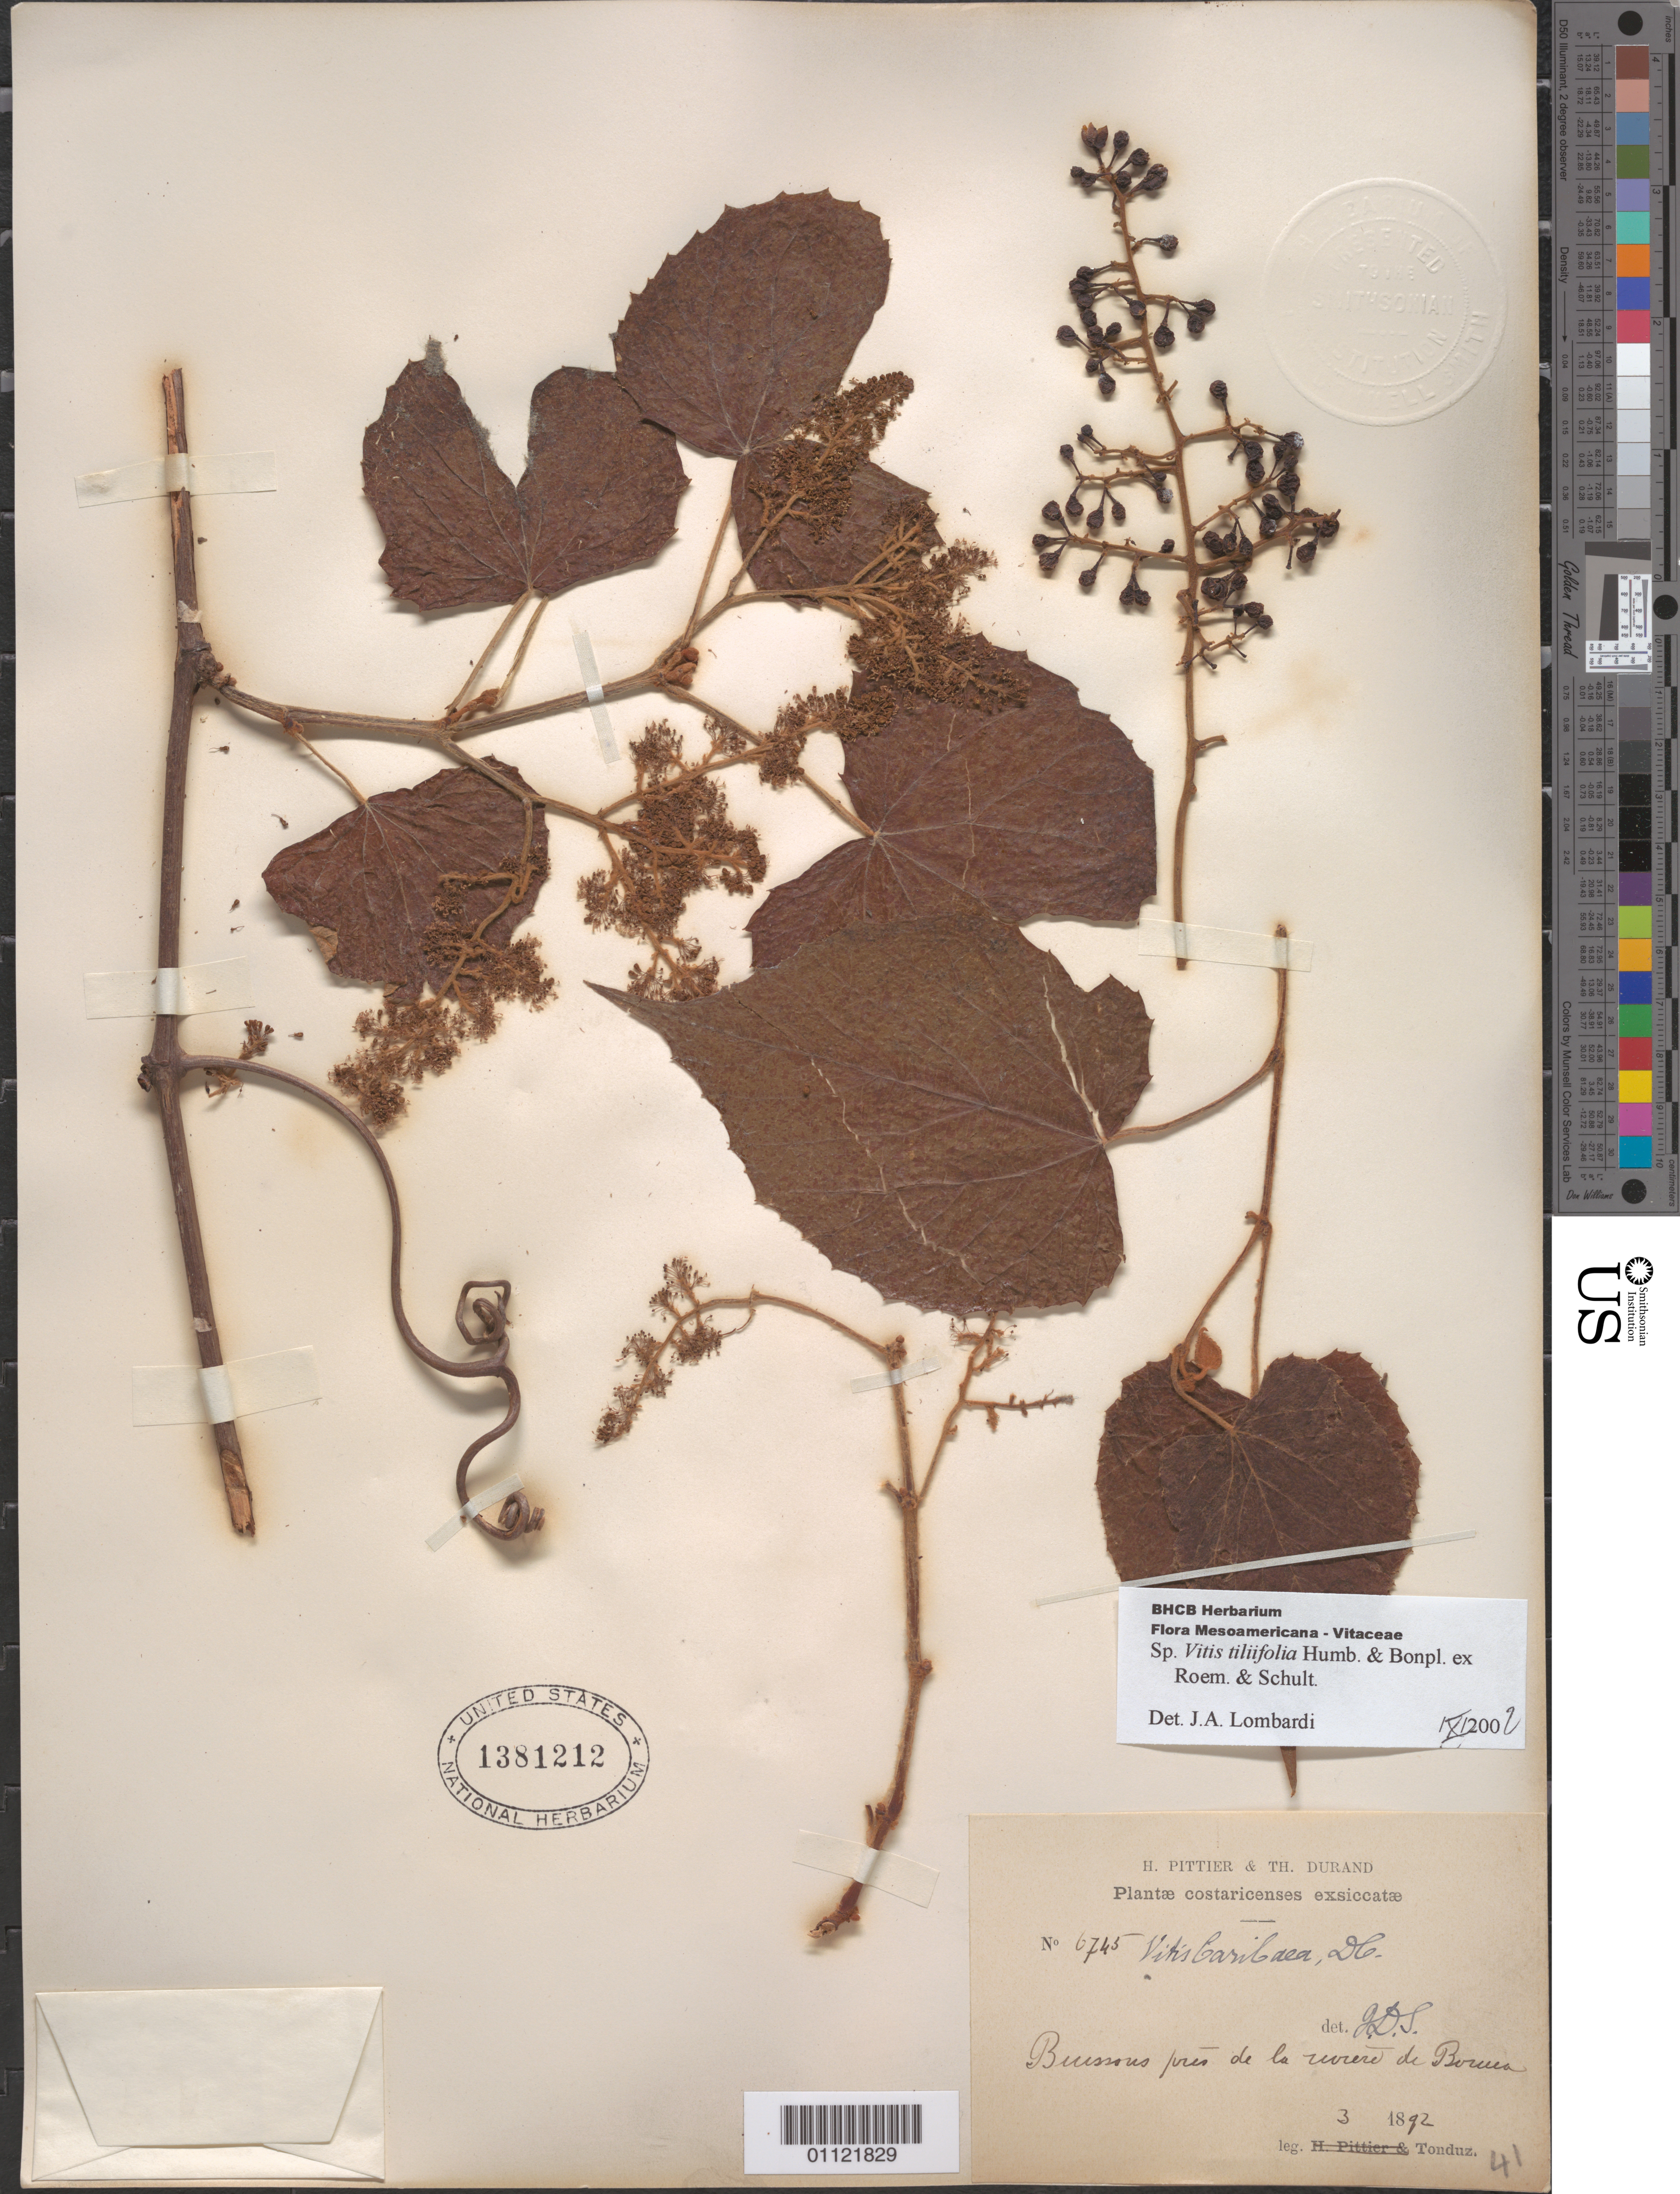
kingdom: Plantae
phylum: Tracheophyta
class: Magnoliopsida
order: Vitales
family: Vitaceae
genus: Vitis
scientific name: Vitis tiliifolia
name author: Humb. & Bonpl. ex Schult.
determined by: Lombardi, Julio A.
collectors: A. Tonduz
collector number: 6745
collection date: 1892-03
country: Costa Rica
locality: near river of Boreua.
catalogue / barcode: US 1381212